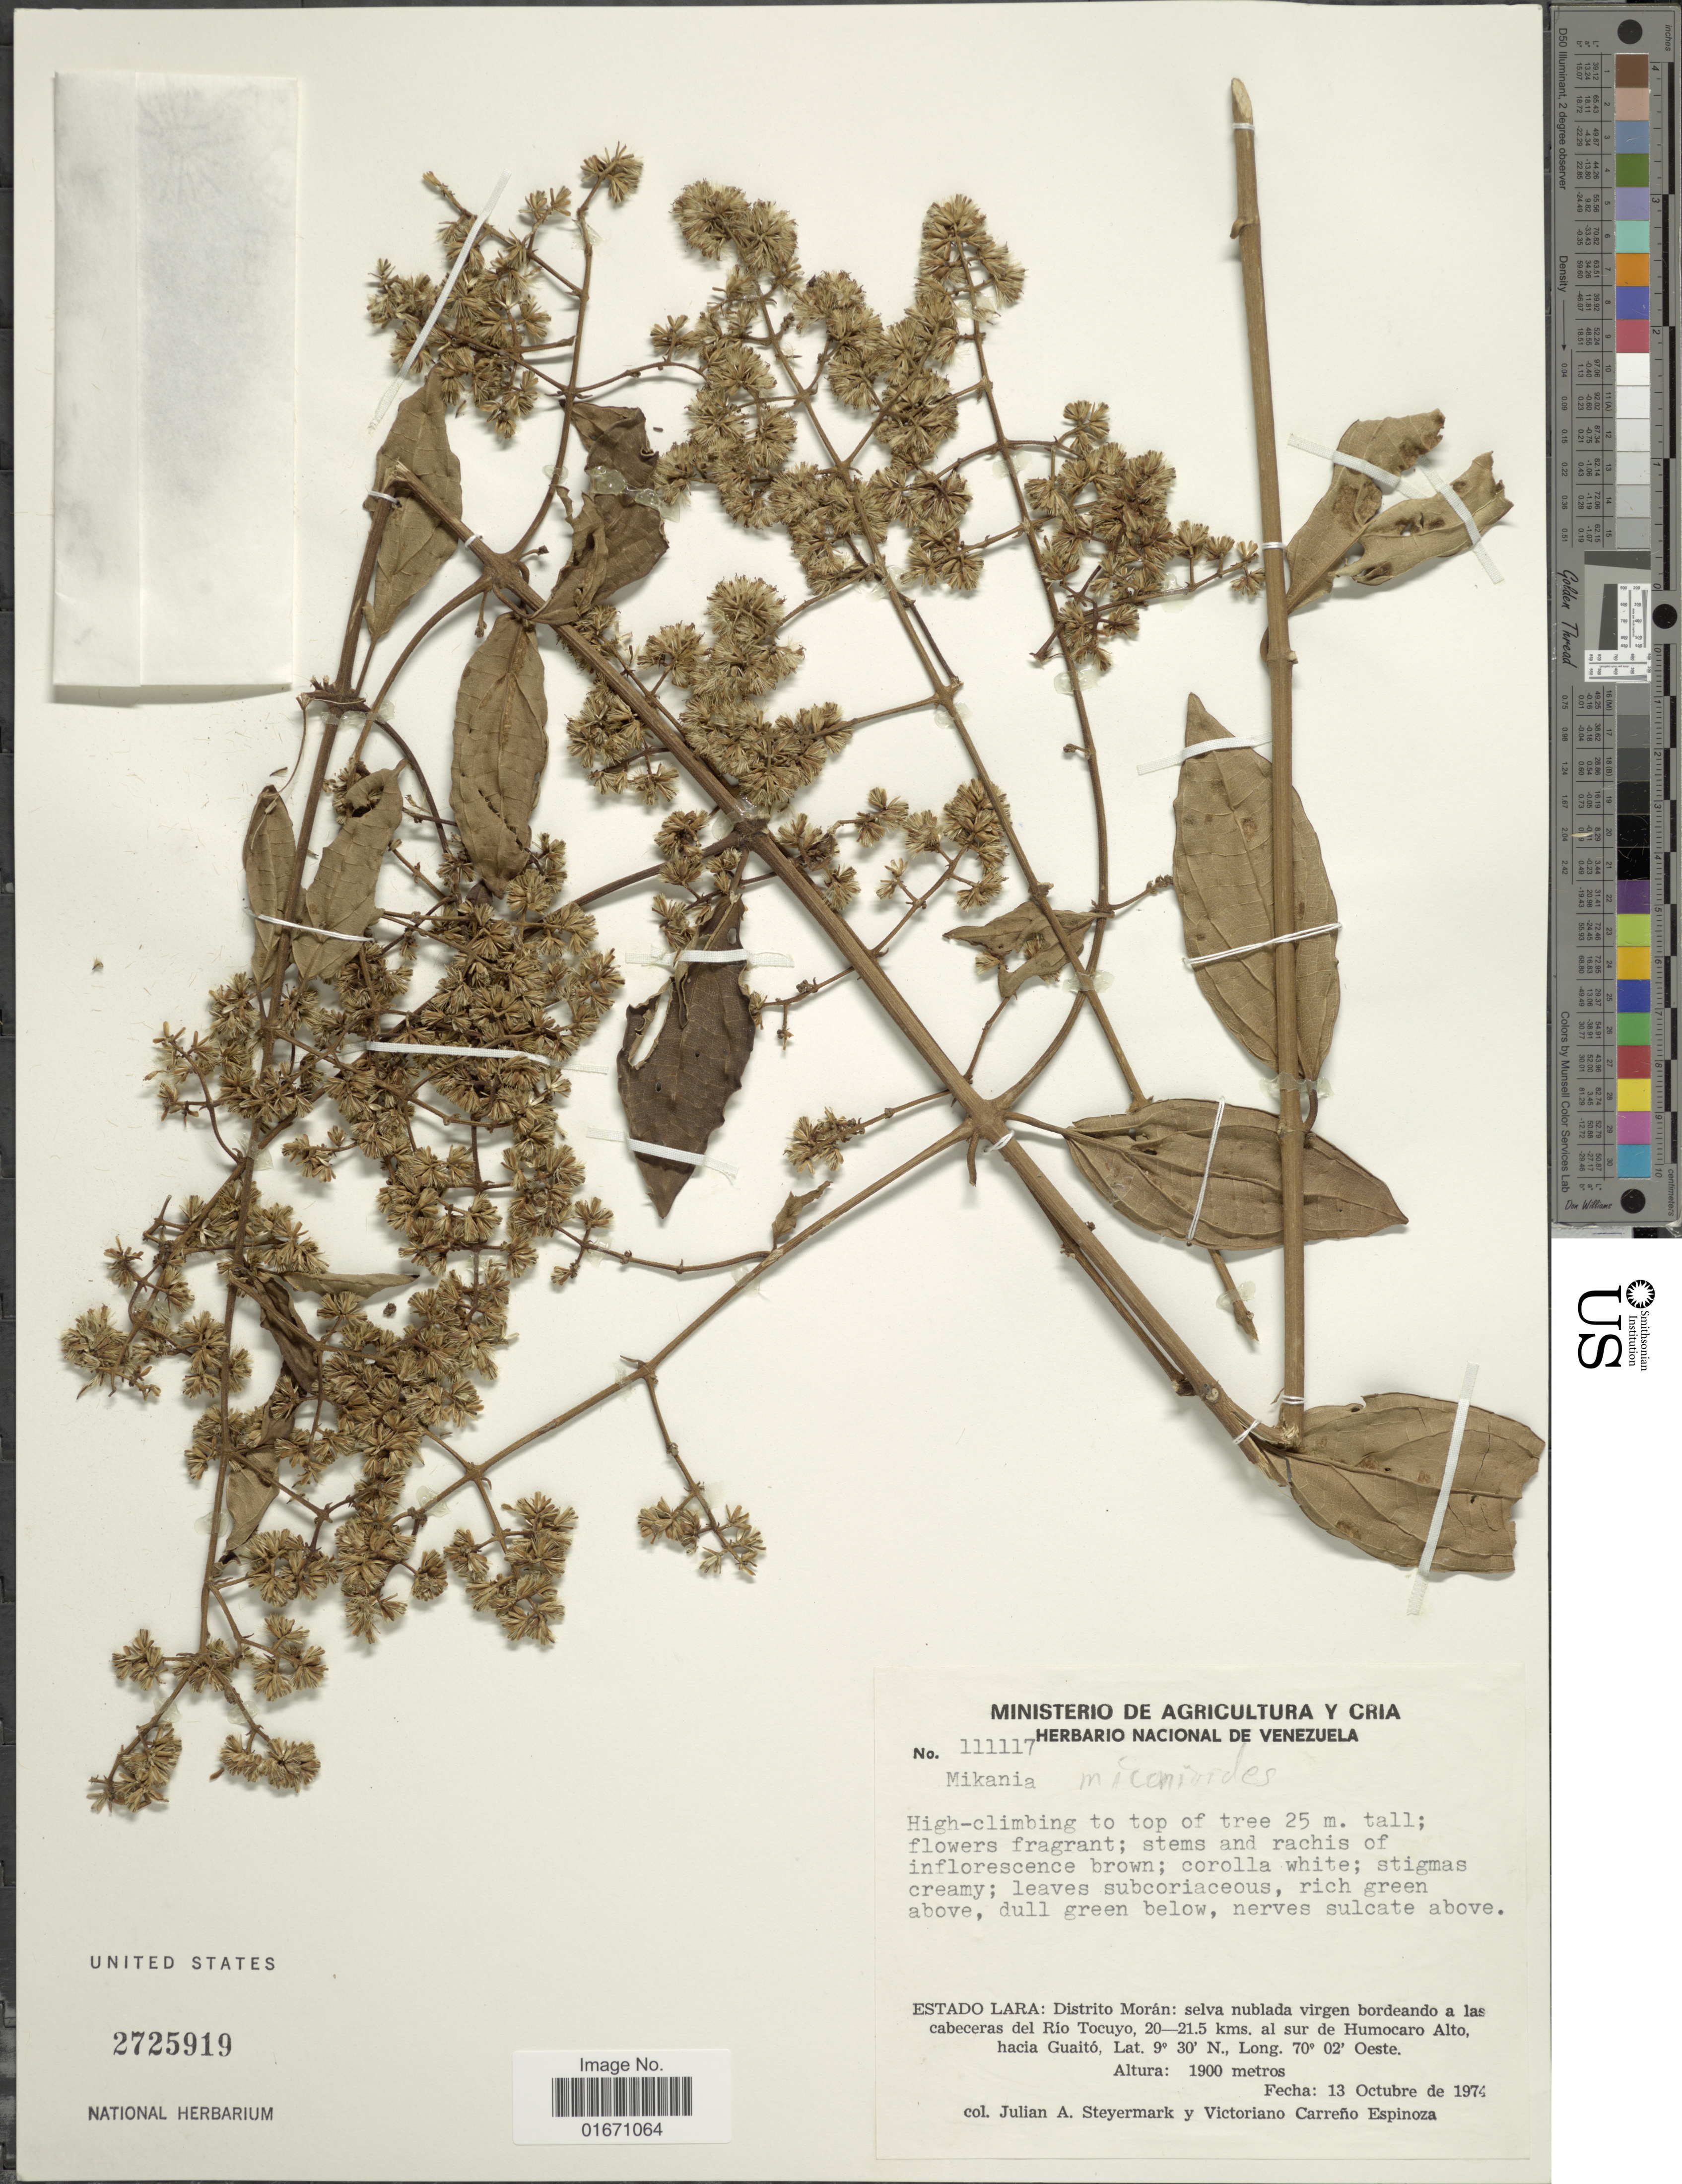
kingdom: Plantae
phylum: Tracheophyta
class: Magnoliopsida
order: Asterales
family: Asteraceae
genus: Mikania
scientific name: Mikania miconioides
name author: B.L. Rob.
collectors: J. Steyermark & V. Carreño Espinosa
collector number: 111117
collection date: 1974-10-13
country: Venezuela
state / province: Lara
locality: Distrito Moran, las cabeceras del Rio Tocuyo, 20-21.5 kms al sur de Humocaro Alto, hacia Guaito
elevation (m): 1900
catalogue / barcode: US 2725919